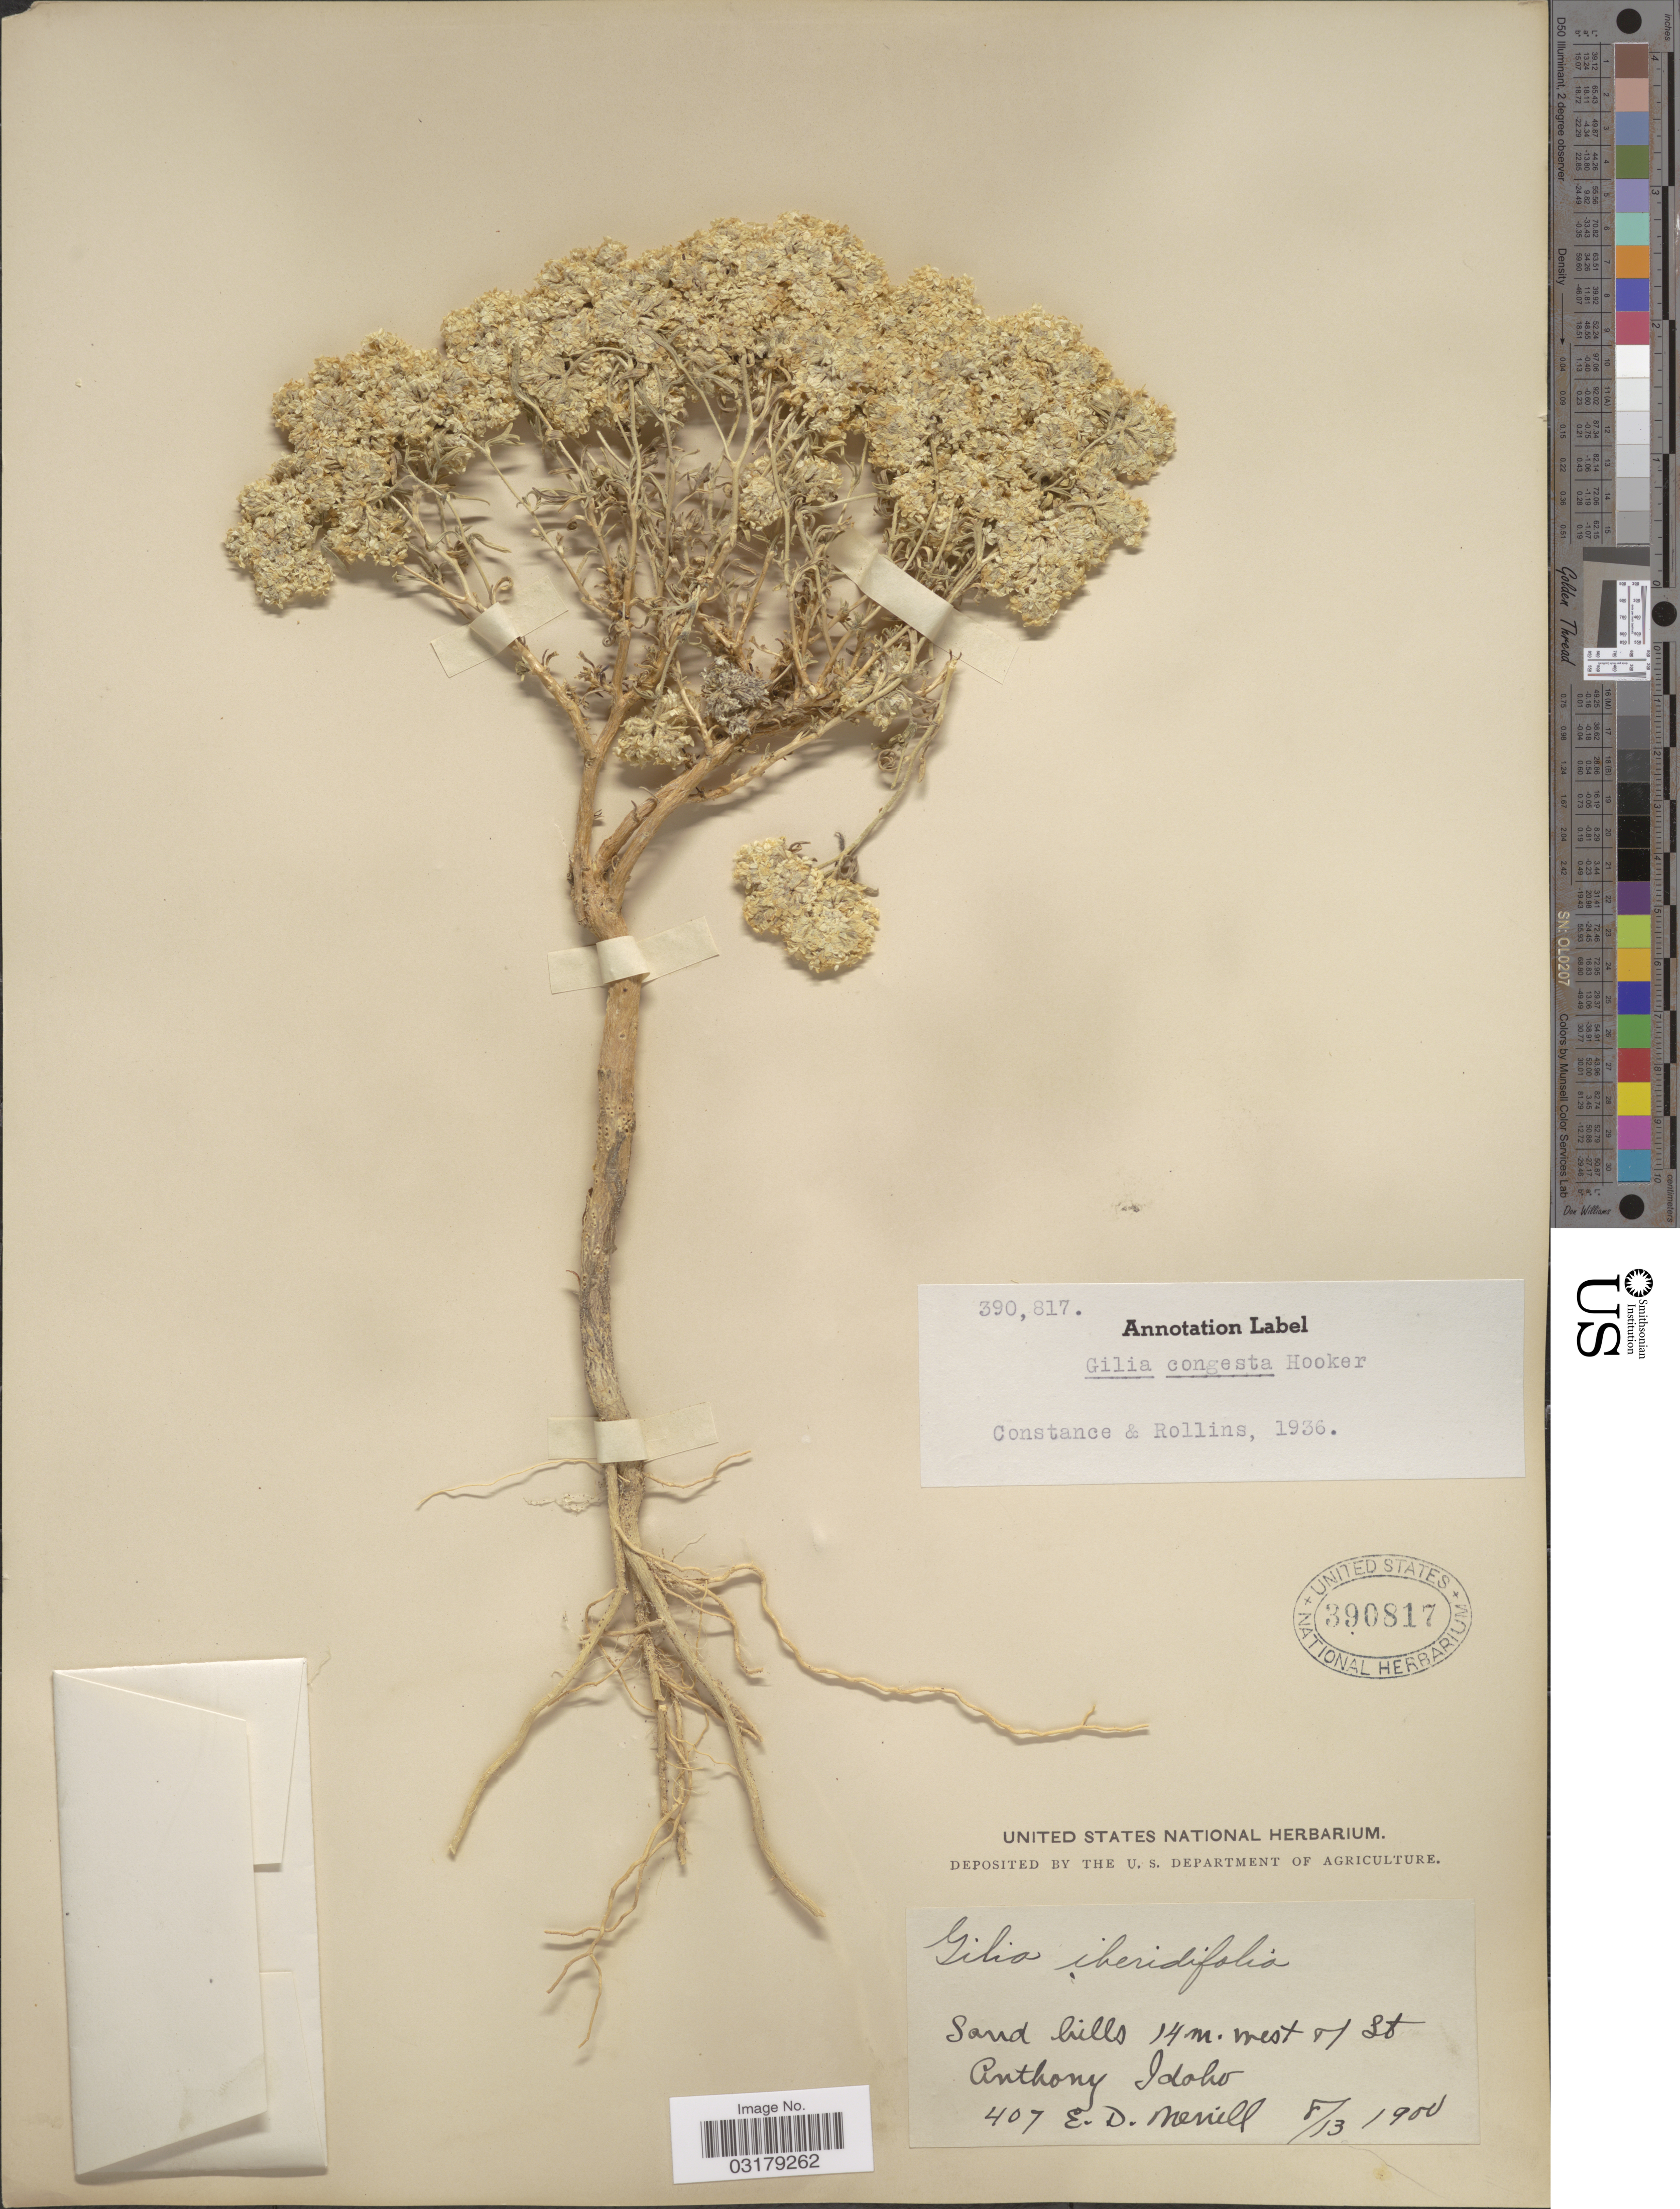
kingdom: Plantae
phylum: Tracheophyta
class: Magnoliopsida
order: Ericales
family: Polemoniaceae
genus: Ipomopsis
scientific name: Ipomopsis congesta subsp. congesta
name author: (Hook.) V.E. Grant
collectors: E. D. Merrill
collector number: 407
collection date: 1900-08-13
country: United States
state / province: Idaho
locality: Sand hills 14m. west of St Anthony.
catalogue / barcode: US 390817